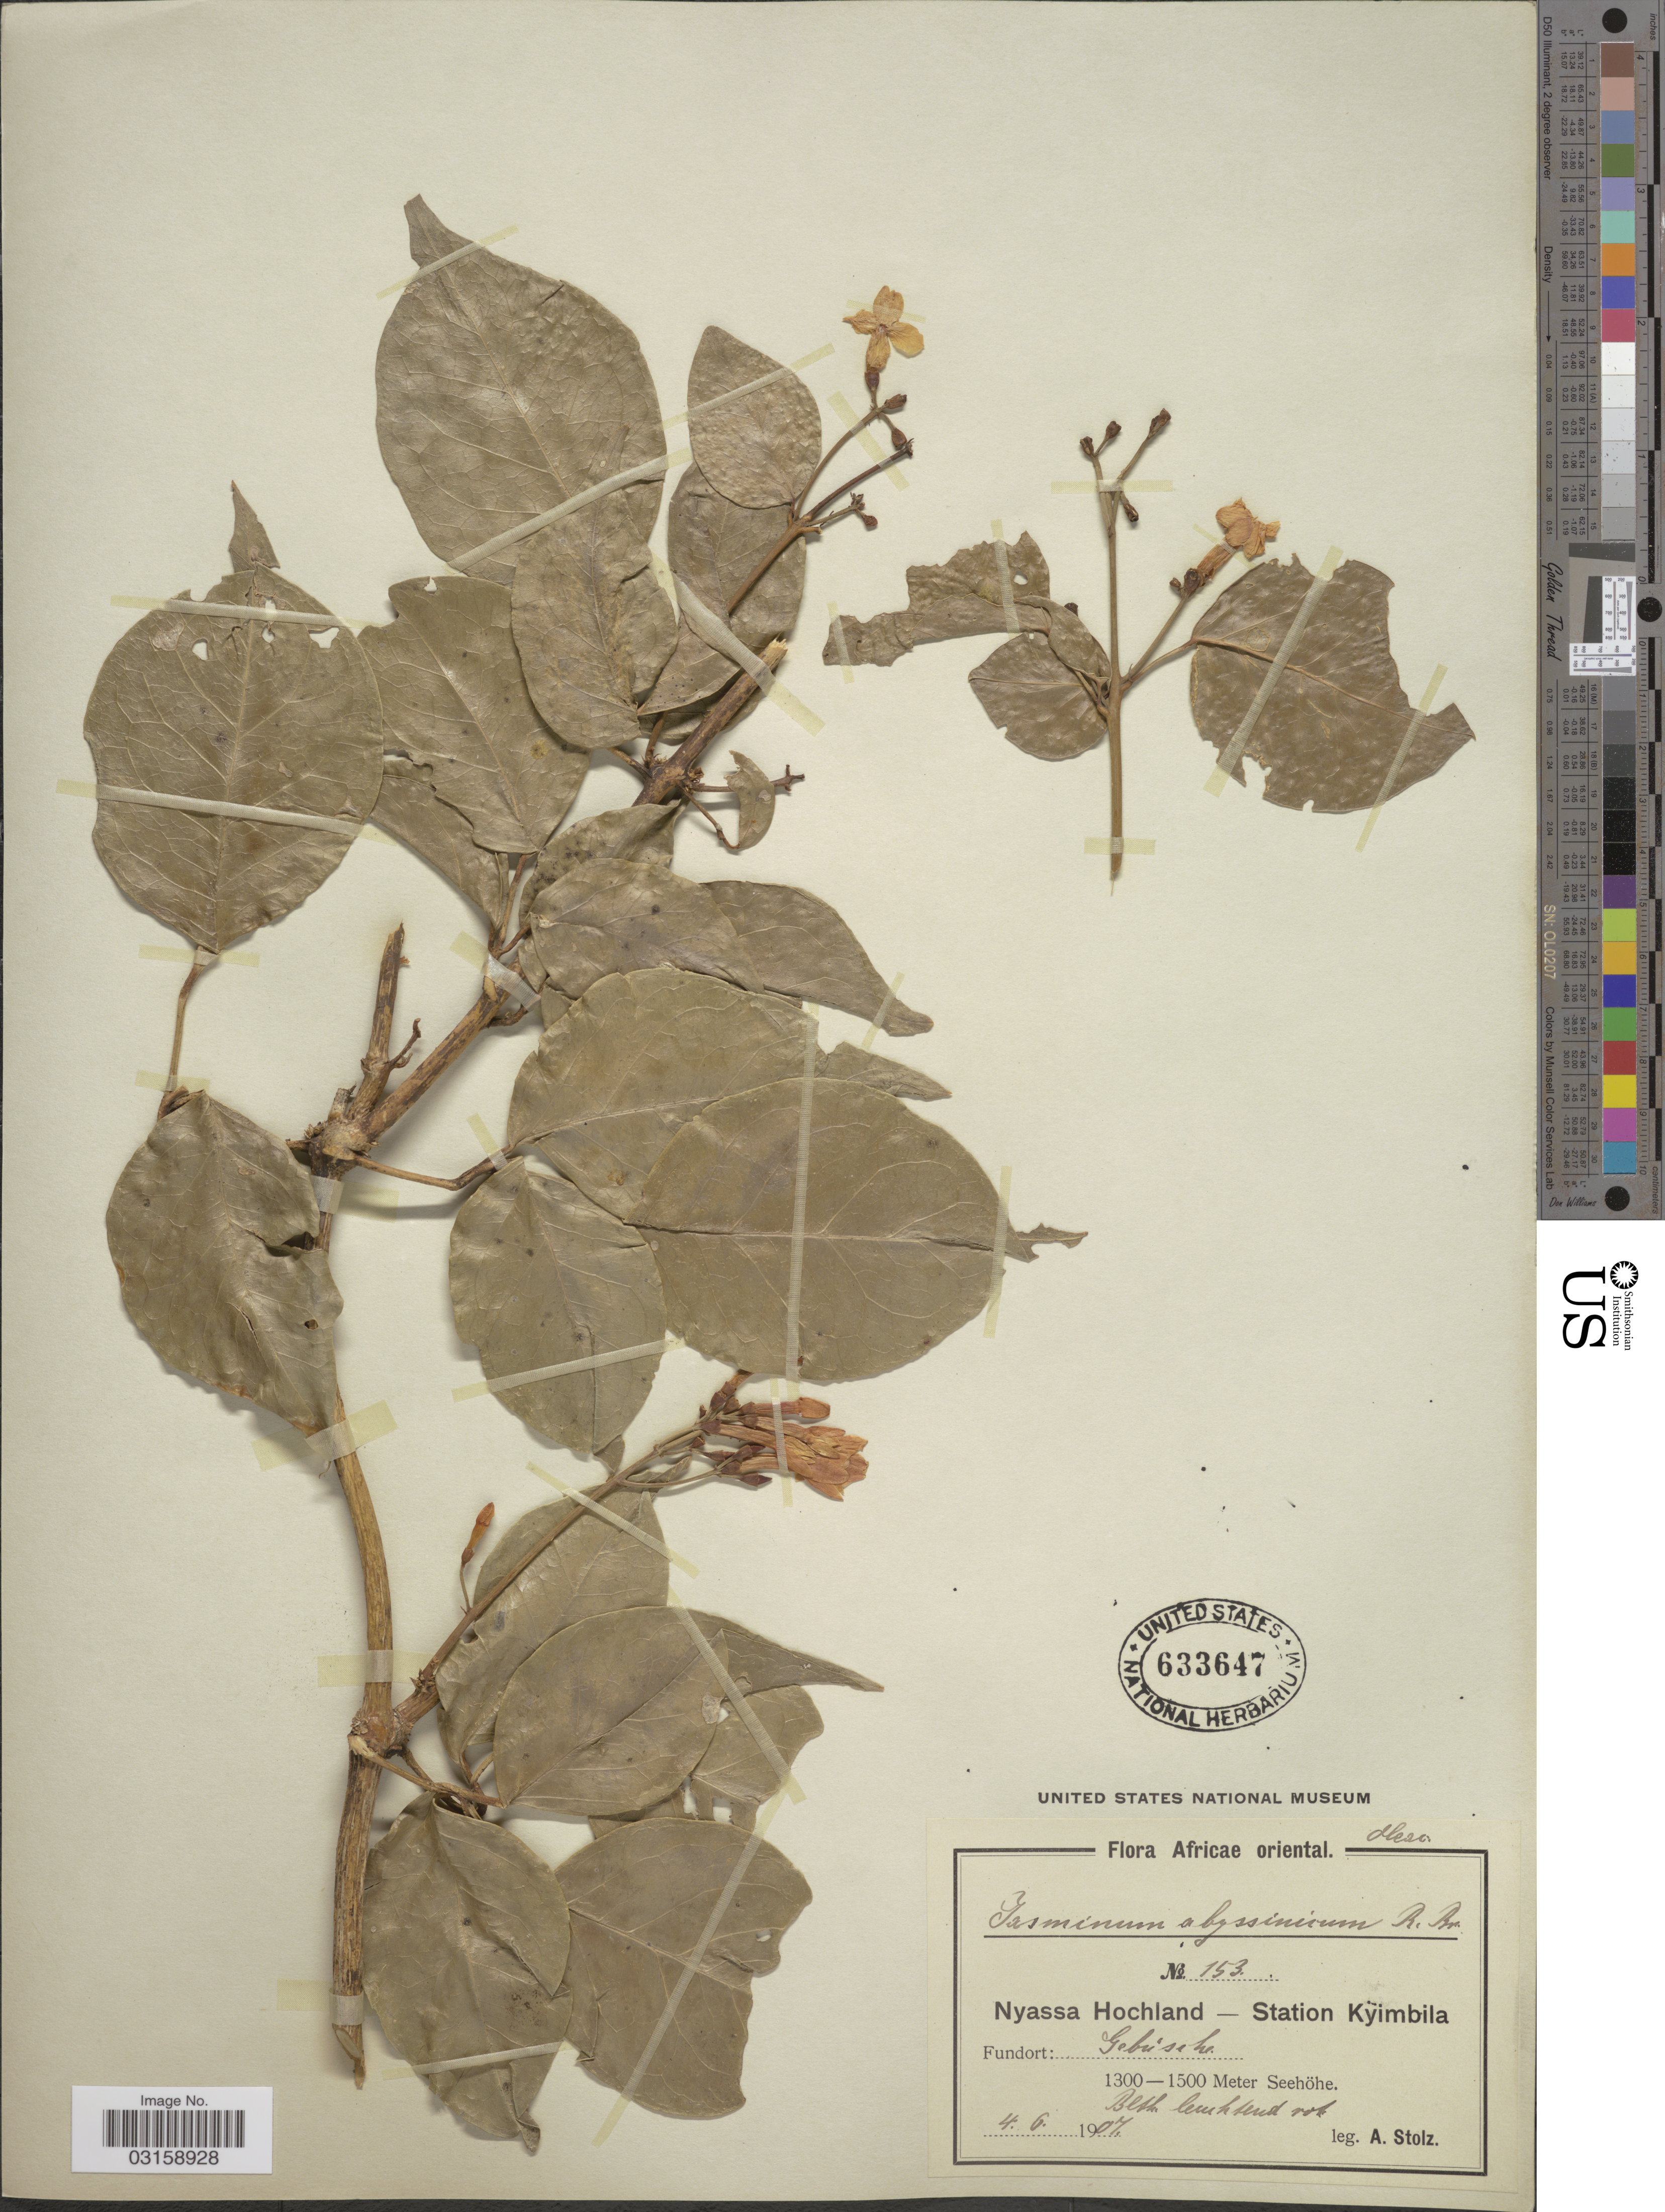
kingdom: Plantae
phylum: Tracheophyta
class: Magnoliopsida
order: Lamiales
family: Oleaceae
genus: Jasminum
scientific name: Jasminum abyssinicum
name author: Hochst. ex A. DC. in DC.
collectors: A. Stolz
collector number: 153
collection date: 1907-06-04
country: Tanzania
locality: Africae oriental. Nyassa Hochland - Station Kyimbila.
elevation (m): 1300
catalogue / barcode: US 633647